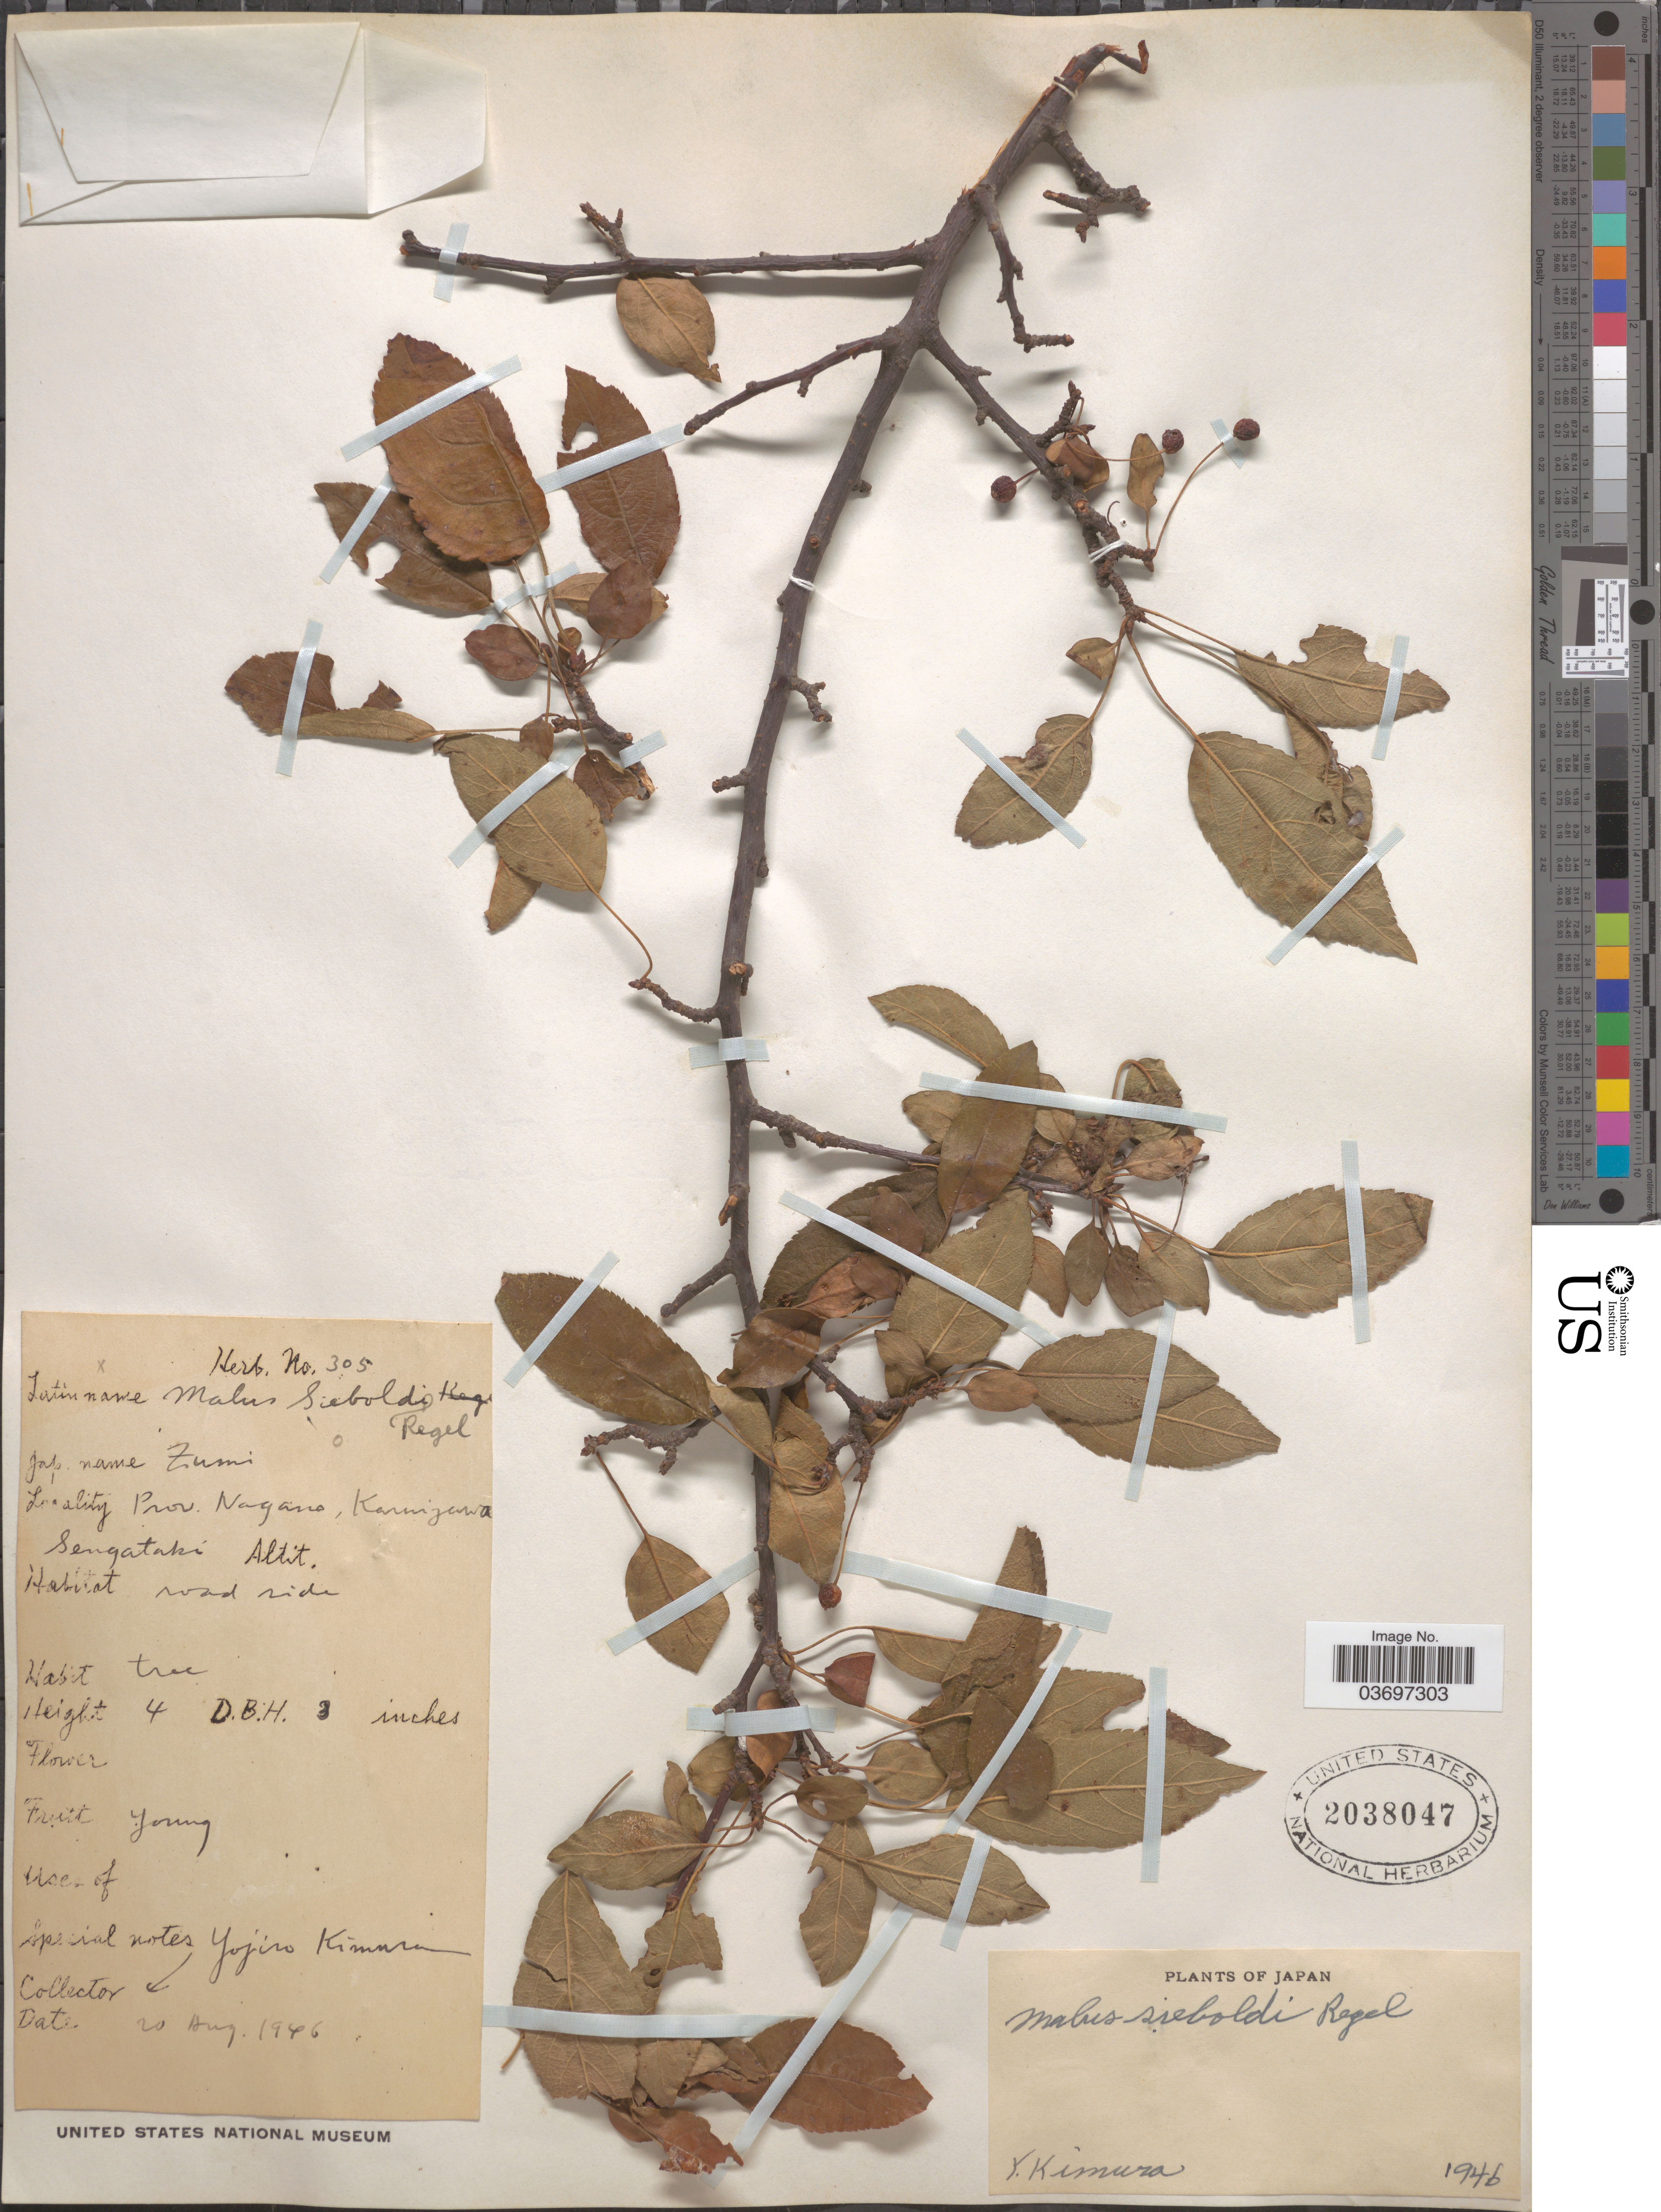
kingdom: Plantae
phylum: Tracheophyta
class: Magnoliopsida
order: Rosales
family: Rosaceae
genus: Malus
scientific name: Malus sieboldii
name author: Rehder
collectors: Y. Kimura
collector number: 305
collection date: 1946-08-20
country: Japan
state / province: Nagano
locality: Prov. Nagano, Kamigawa. Sengataki.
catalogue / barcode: US 2038047